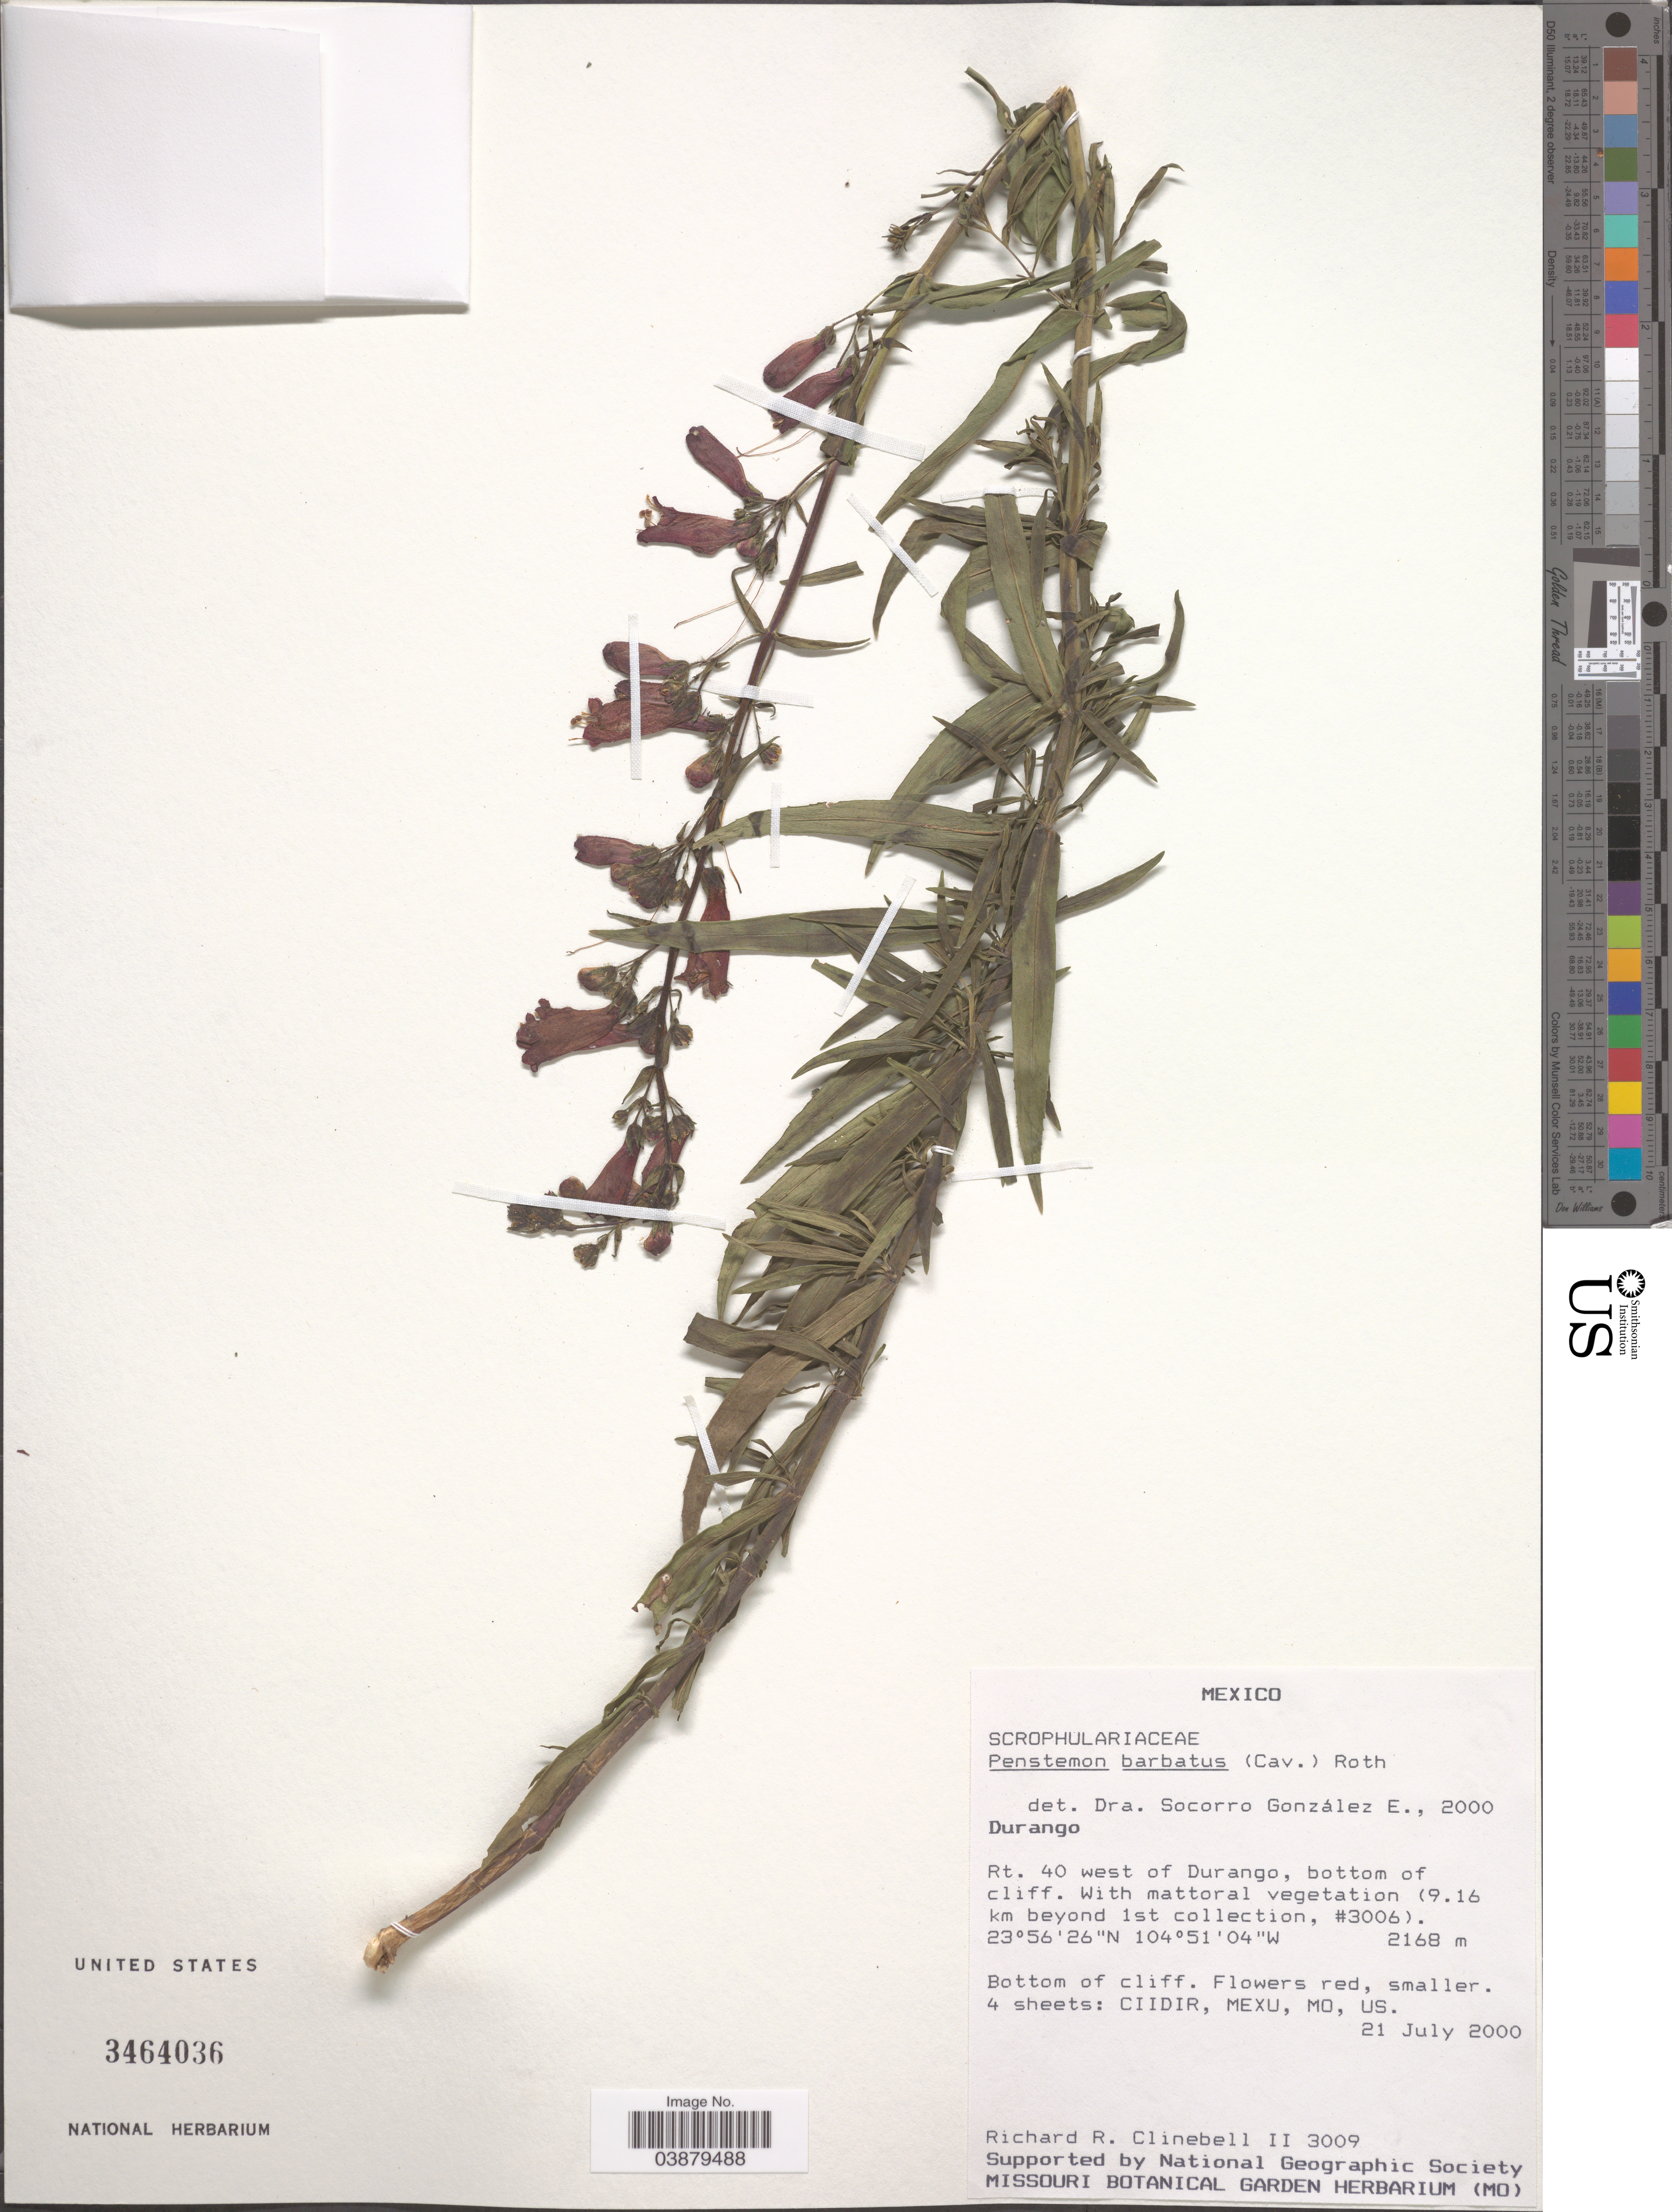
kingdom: Plantae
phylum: Tracheophyta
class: Magnoliopsida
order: Lamiales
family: Plantaginaceae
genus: Penstemon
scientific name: Penstemon barbatus subsp. barbatus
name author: (Cav.) Roth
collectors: R. Clinebell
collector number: II 3009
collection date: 2000-07-21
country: Mexico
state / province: Durango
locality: Rt. 40 west of Durango, bottom of cliff.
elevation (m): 2168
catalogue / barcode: US 3464036